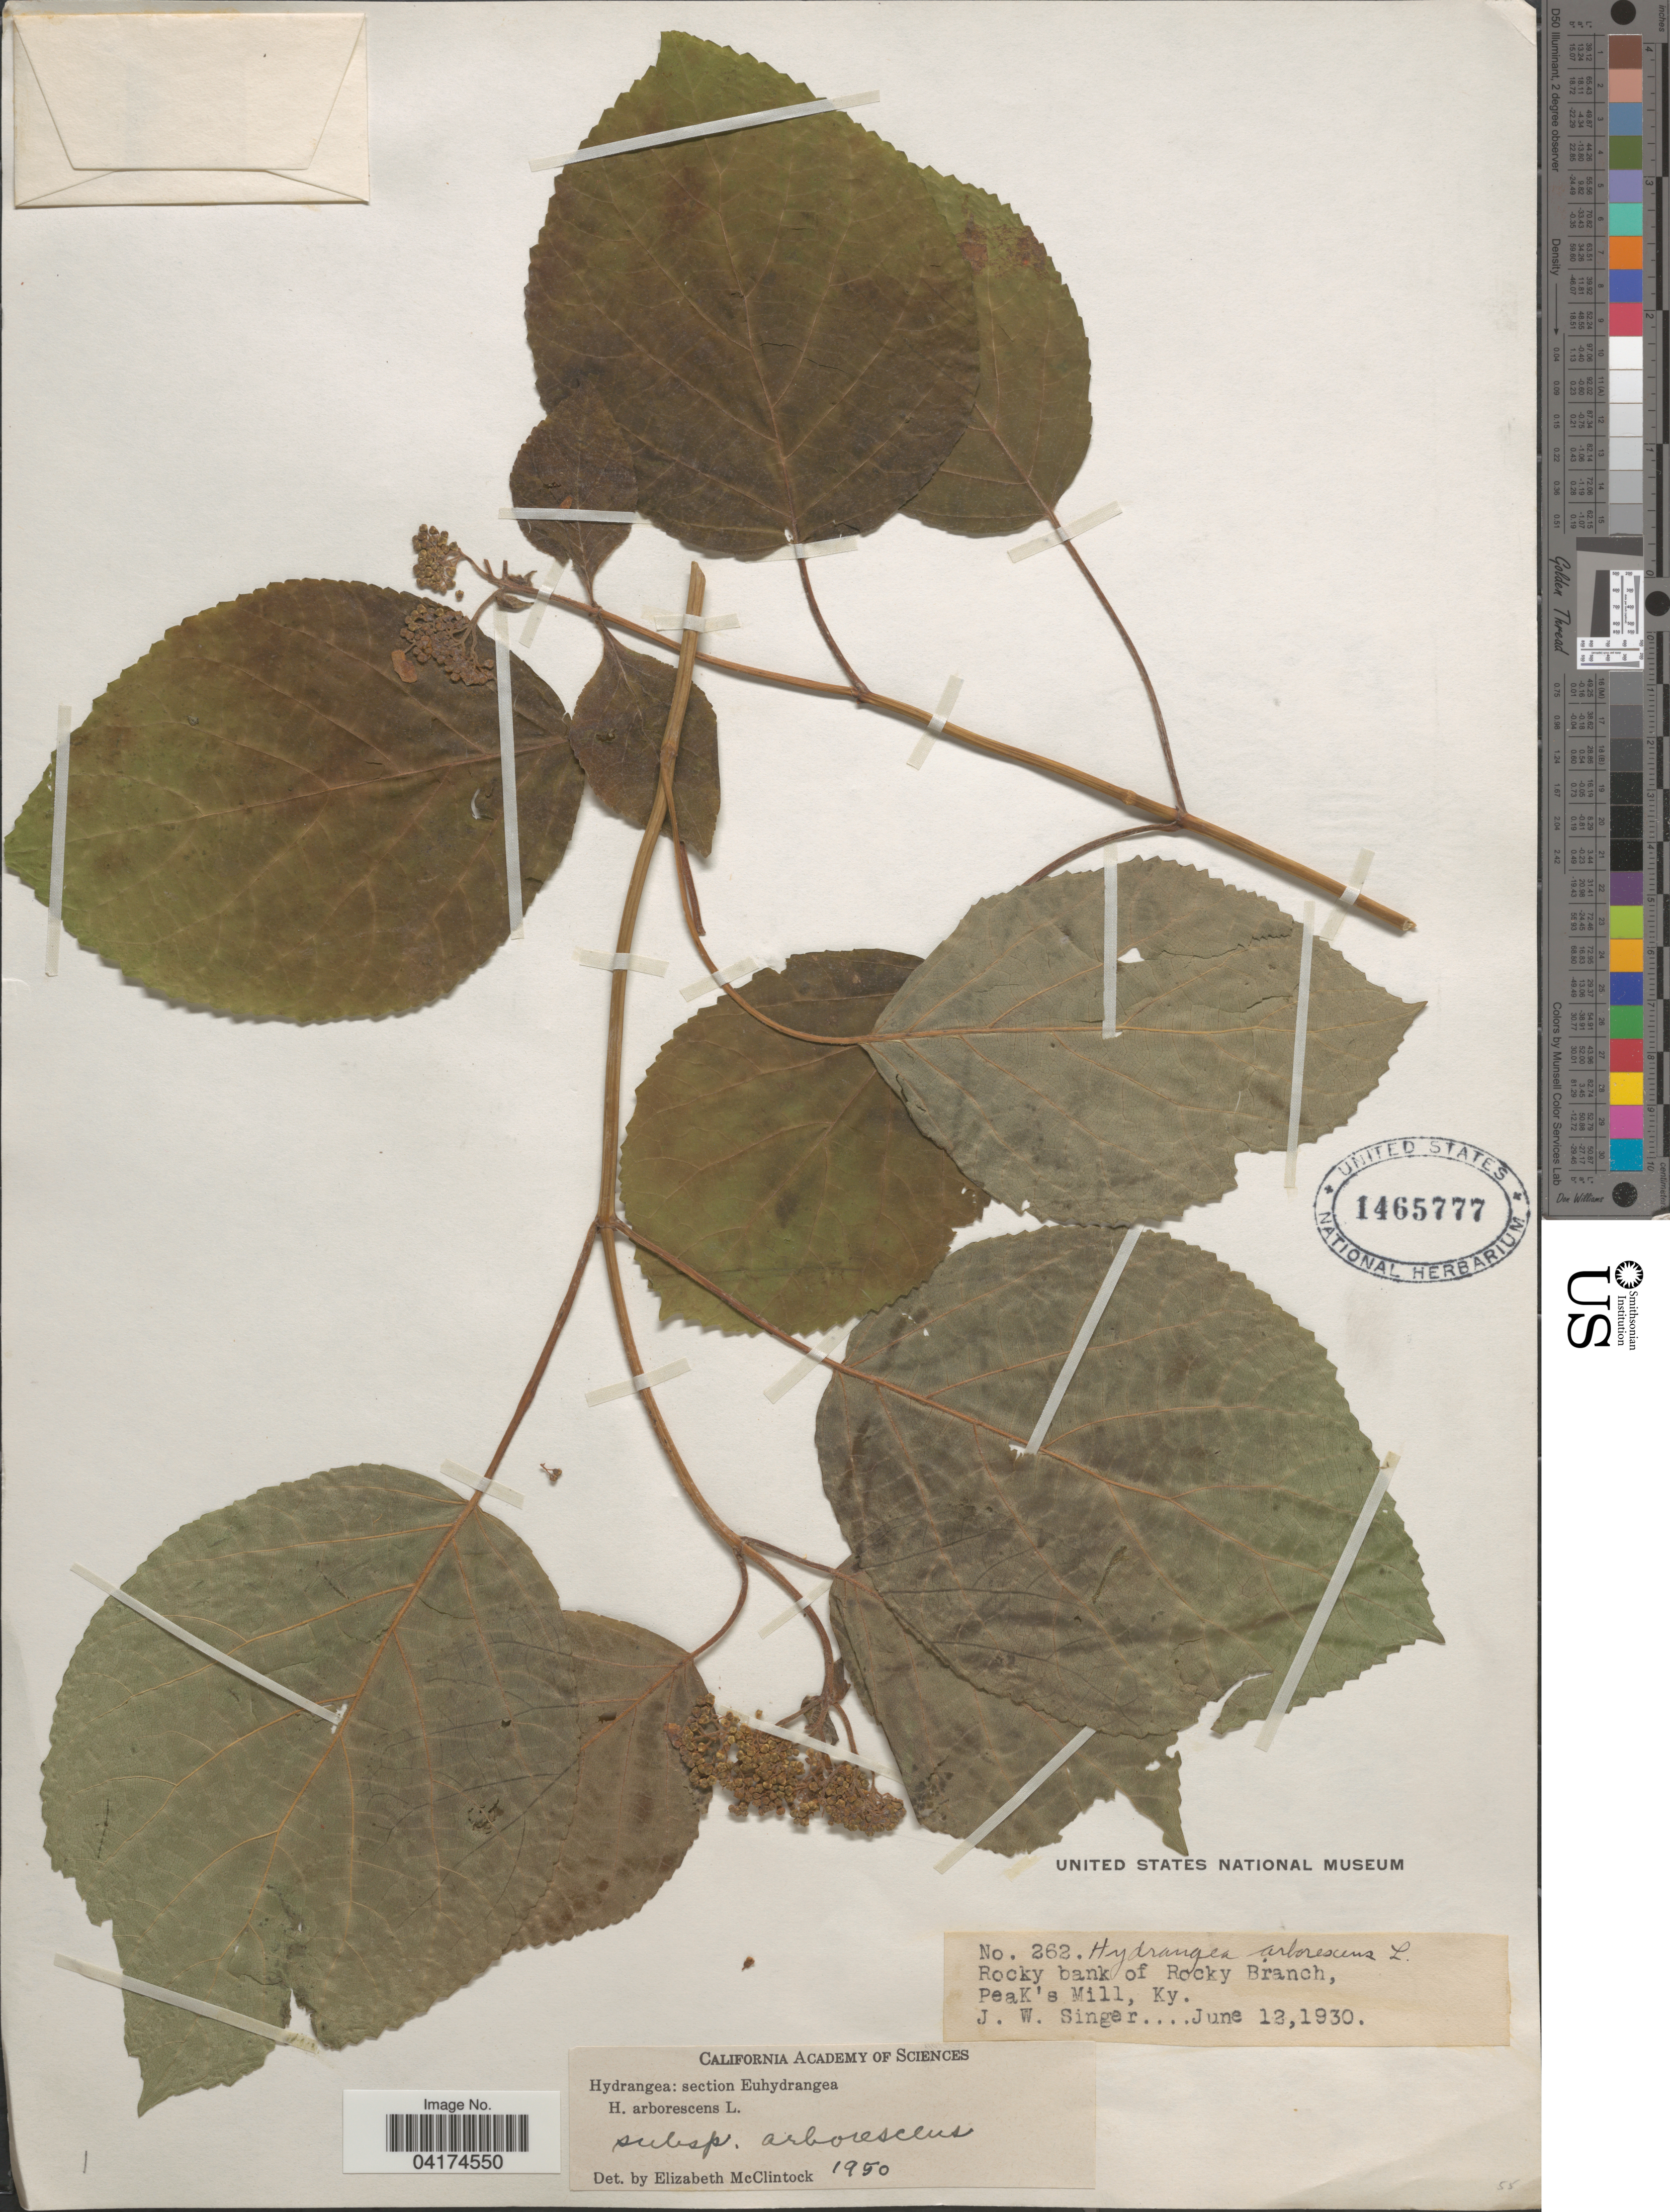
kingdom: Plantae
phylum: Tracheophyta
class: Magnoliopsida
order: Cornales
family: Hydrangeaceae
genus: Hydrangea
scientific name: Hydrangea arborescens subsp. arborescens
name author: L.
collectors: J. EW. Singer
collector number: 262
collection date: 1930-06-12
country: United States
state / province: Kentucky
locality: Rocky bank of Rocky Branch, PeaK's Mill.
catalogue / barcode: US 1465777